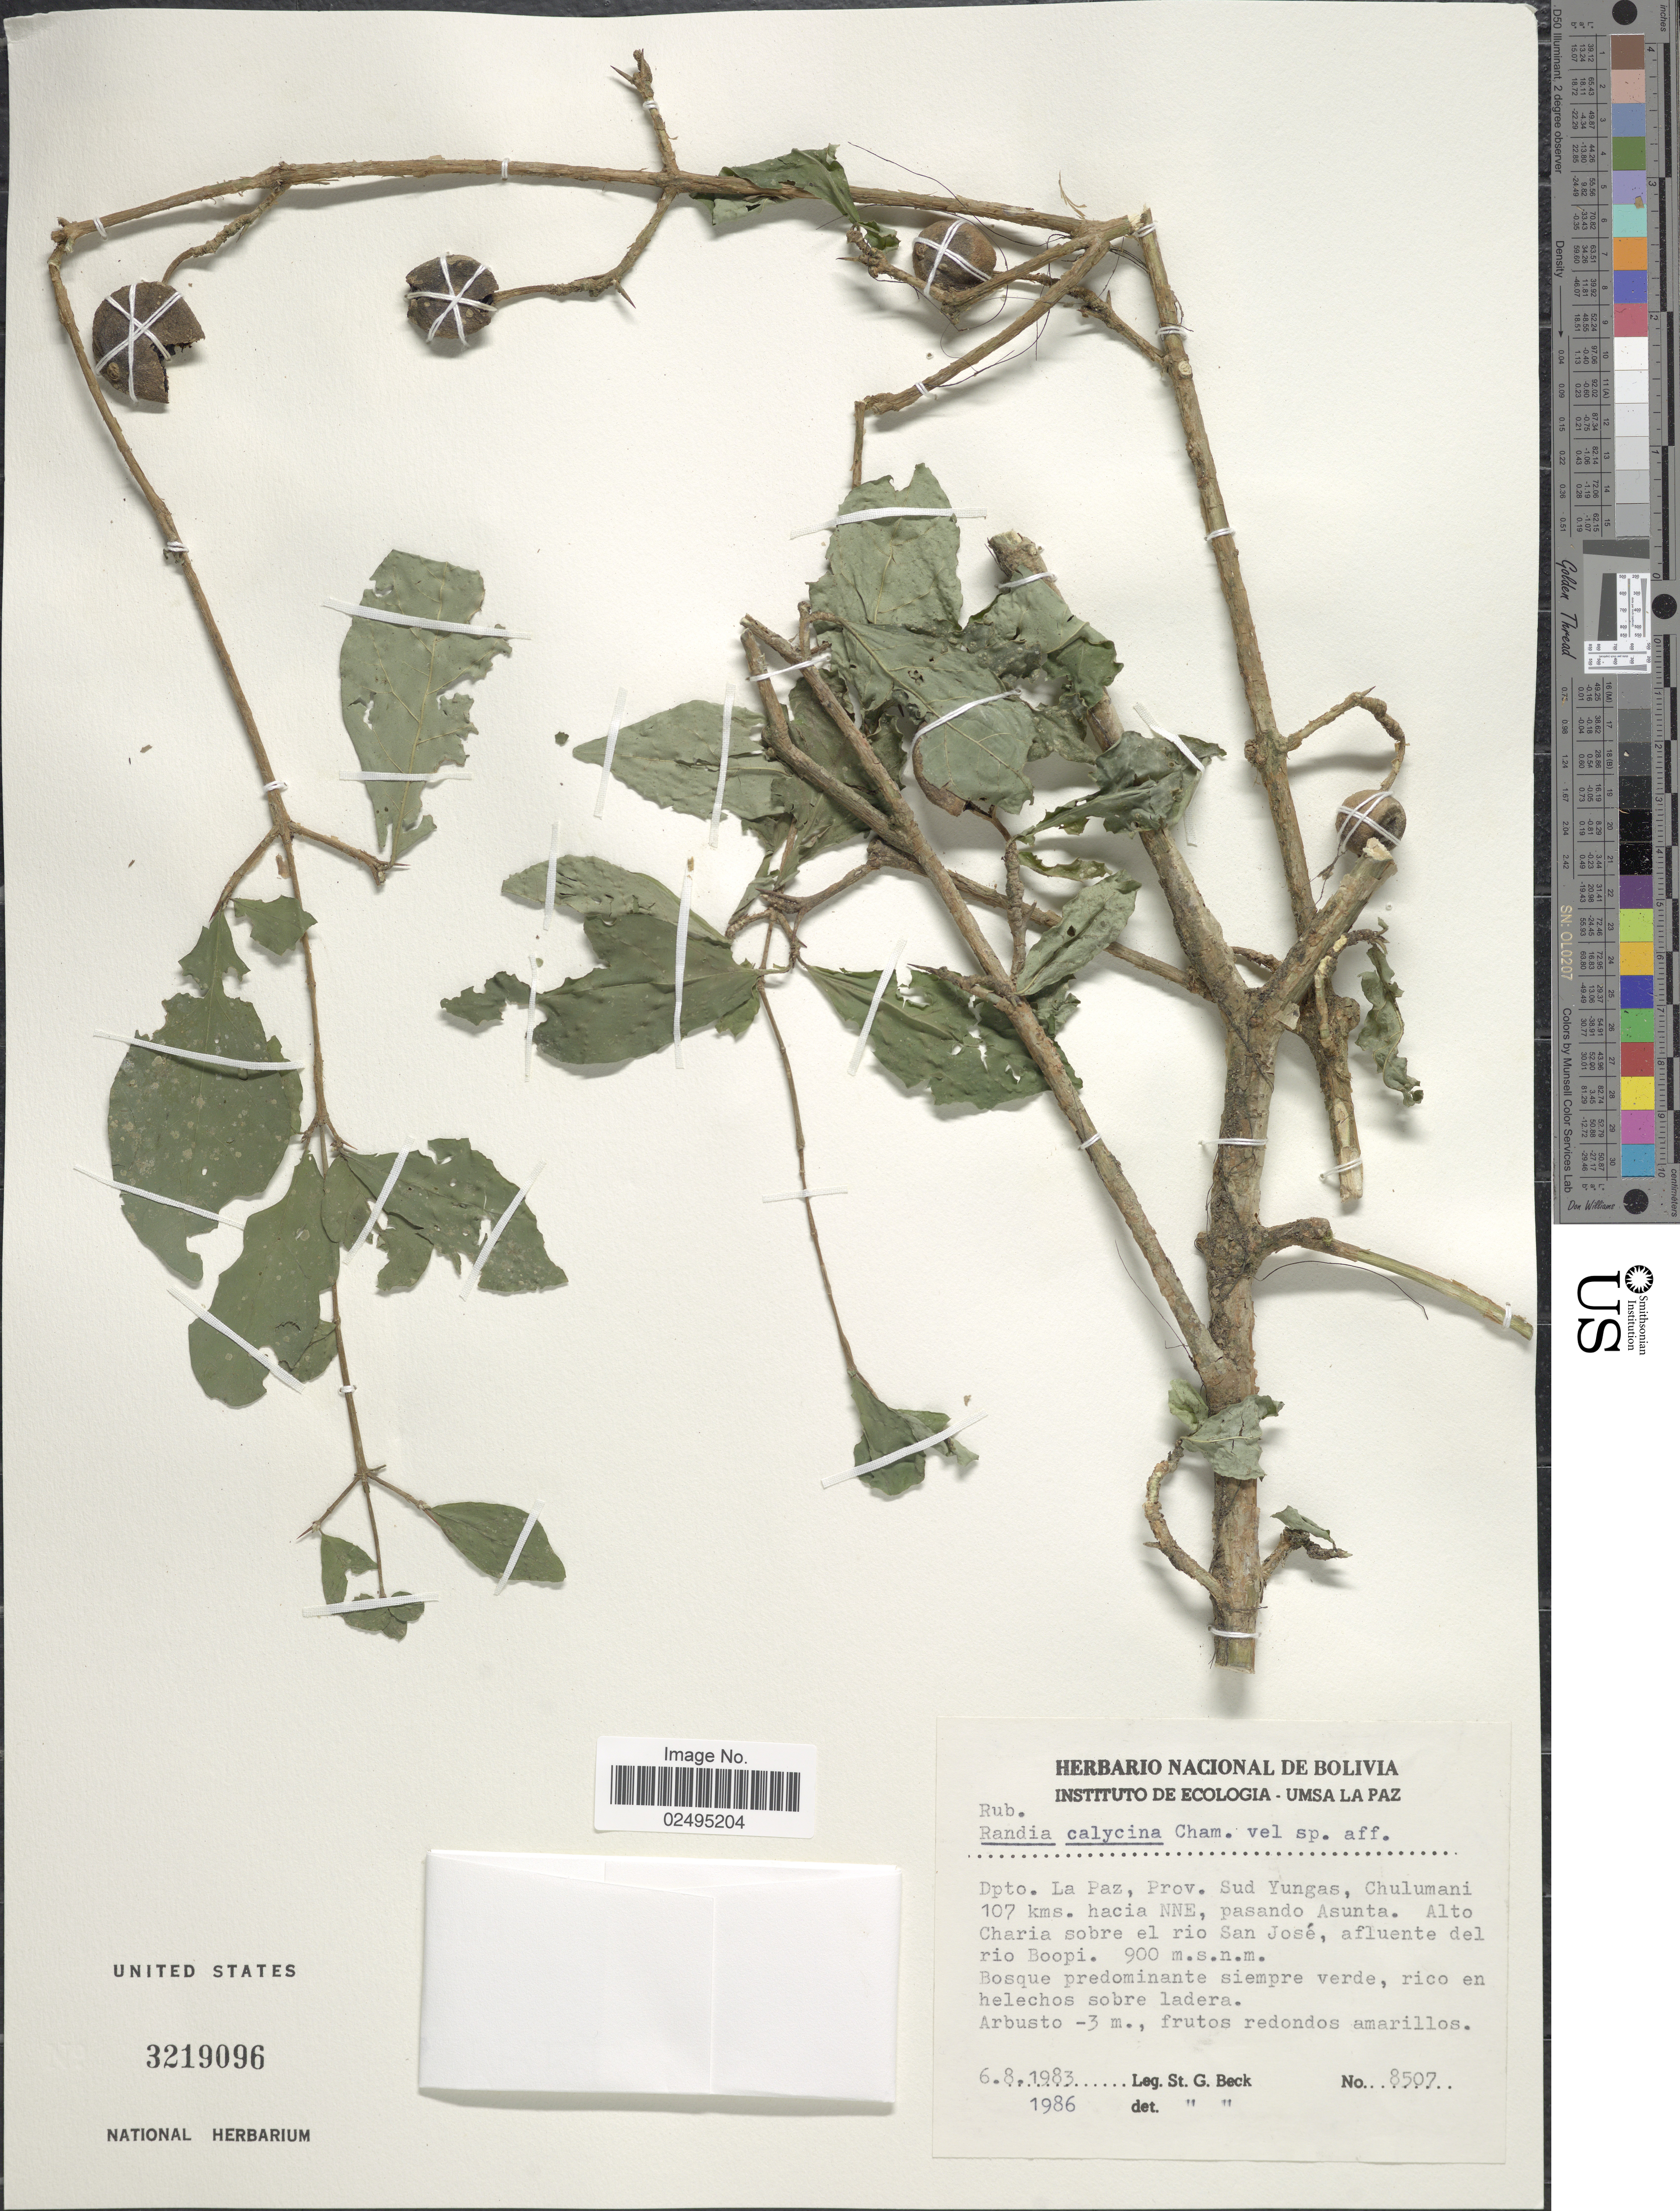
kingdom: Plantae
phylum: Tracheophyta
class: Magnoliopsida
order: Gentianales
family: Rubiaceae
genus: Randia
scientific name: Randia calycina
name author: Cham.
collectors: S. G. Beck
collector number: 8507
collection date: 1983-08-06/1986-08-06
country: Bolivia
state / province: La Paz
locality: Dpto, La Paz, Prov. Sud Yungas, Chulumani 107 kms. hacia NNE, pasando Asunta, Alto Charis sobre el rio San Jose, afluente del rio Boopi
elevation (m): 900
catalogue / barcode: US 3219096